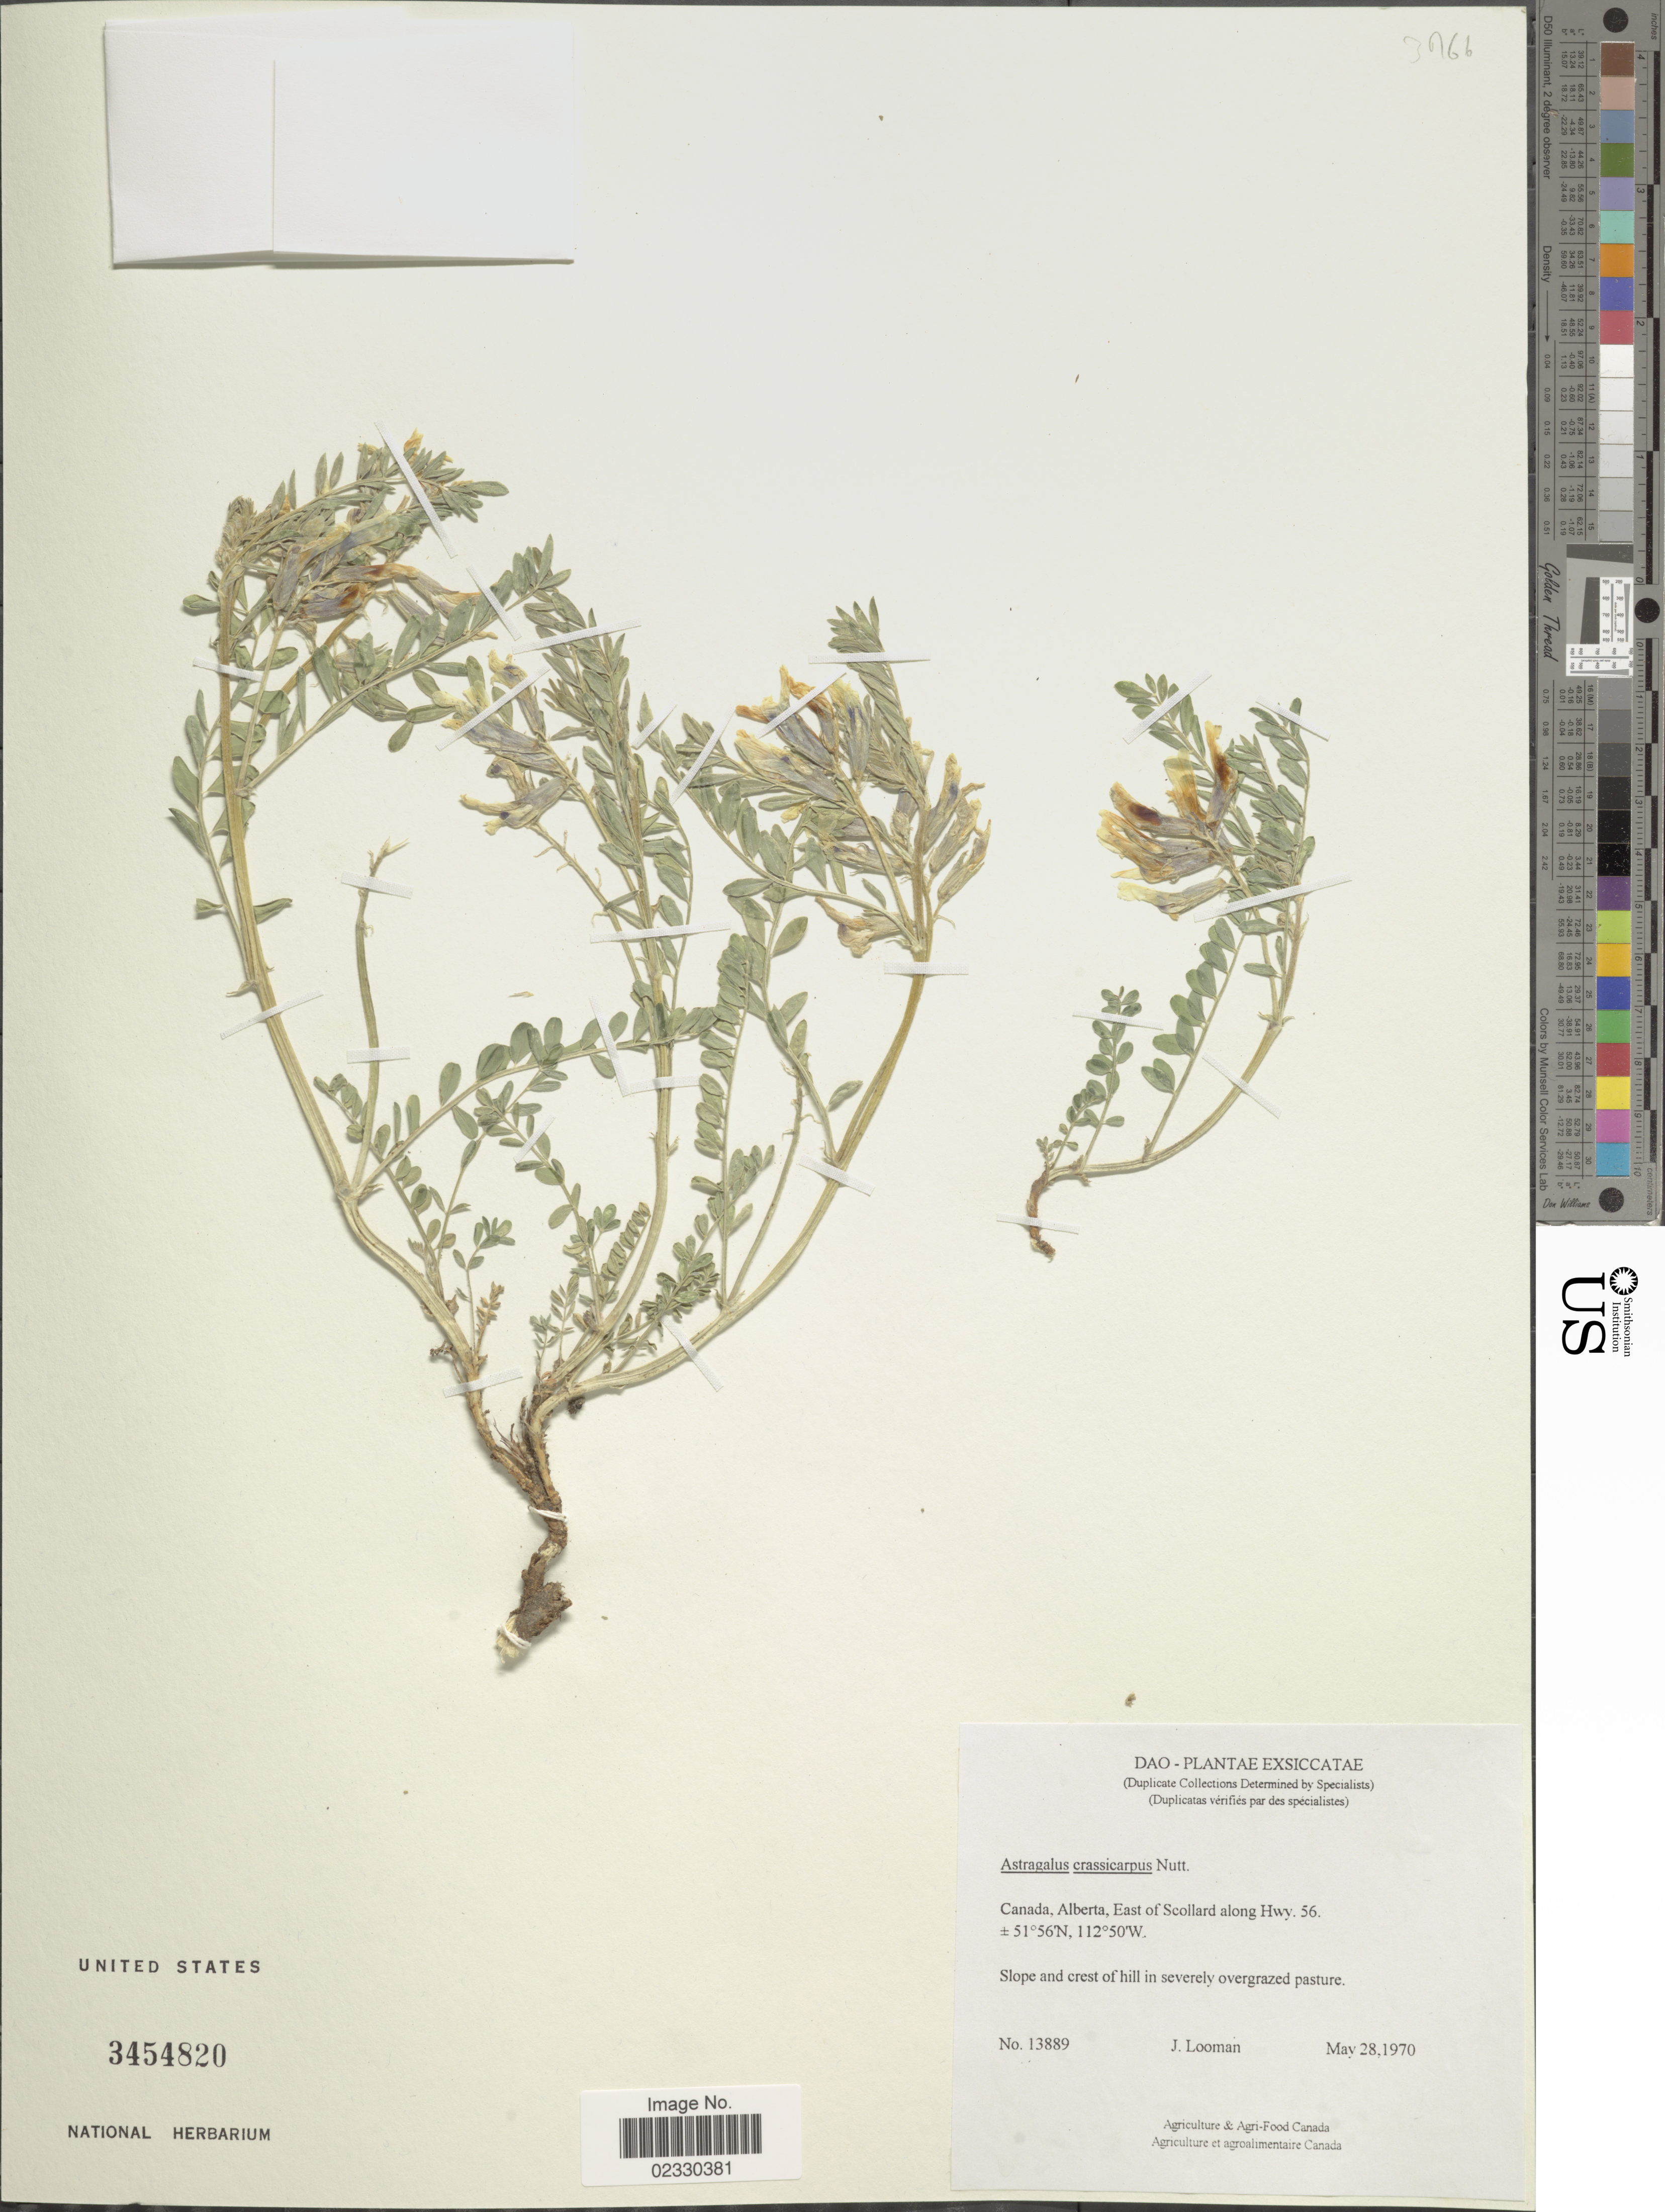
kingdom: Plantae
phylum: Tracheophyta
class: Magnoliopsida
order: Fabales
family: Fabaceae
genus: Astragalus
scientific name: Astragalus crassicarpus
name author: Nutt.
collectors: J. Looman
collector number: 13889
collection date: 1970-05-28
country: Canada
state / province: Alberta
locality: East of Scollard along Hwy. 56, slope and crest of hill in severly overgrazed pasture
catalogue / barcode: US 3454820